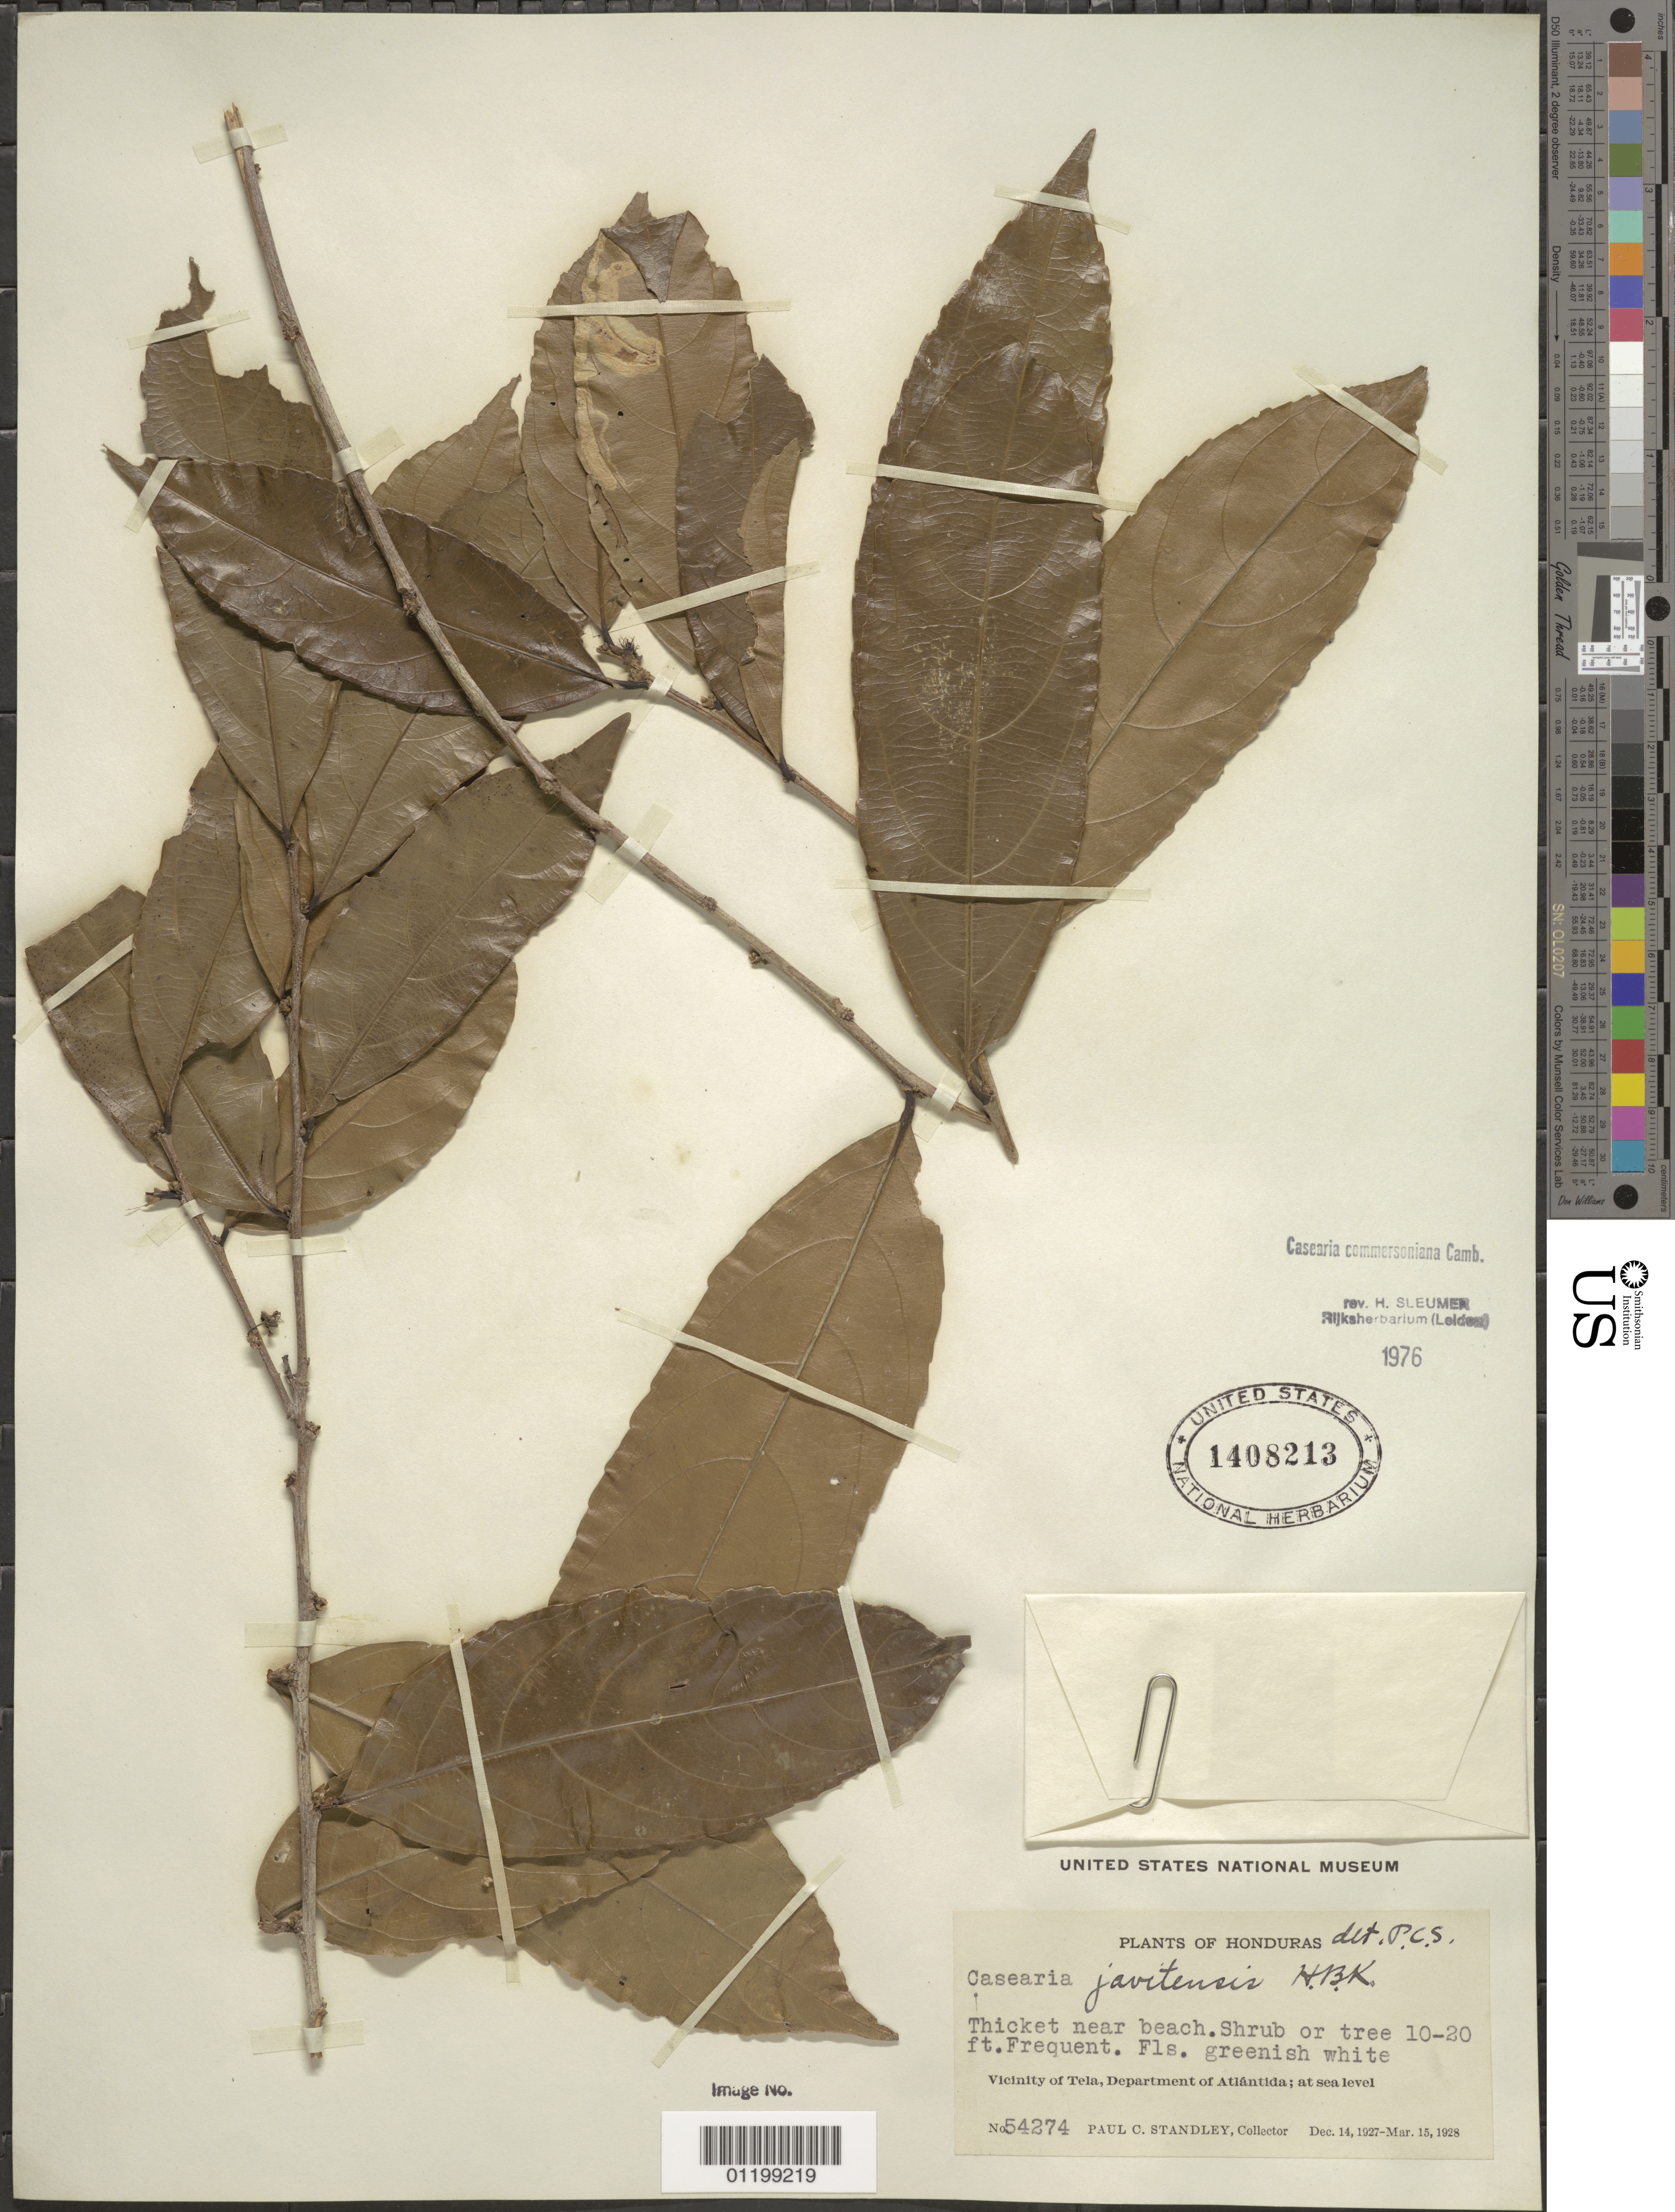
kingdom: Plantae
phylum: Tracheophyta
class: Magnoliopsida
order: Malpighiales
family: Salicaceae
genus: Piparea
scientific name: Piparea dentata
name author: Aubl.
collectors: P. C. Standley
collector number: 54274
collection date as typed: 14 Dec 1927 to 15 Mar 1928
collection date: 1927-12-14/1928-03-15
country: Honduras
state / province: Atlántida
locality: Vicinity of Tela, sea level.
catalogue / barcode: US 1408213